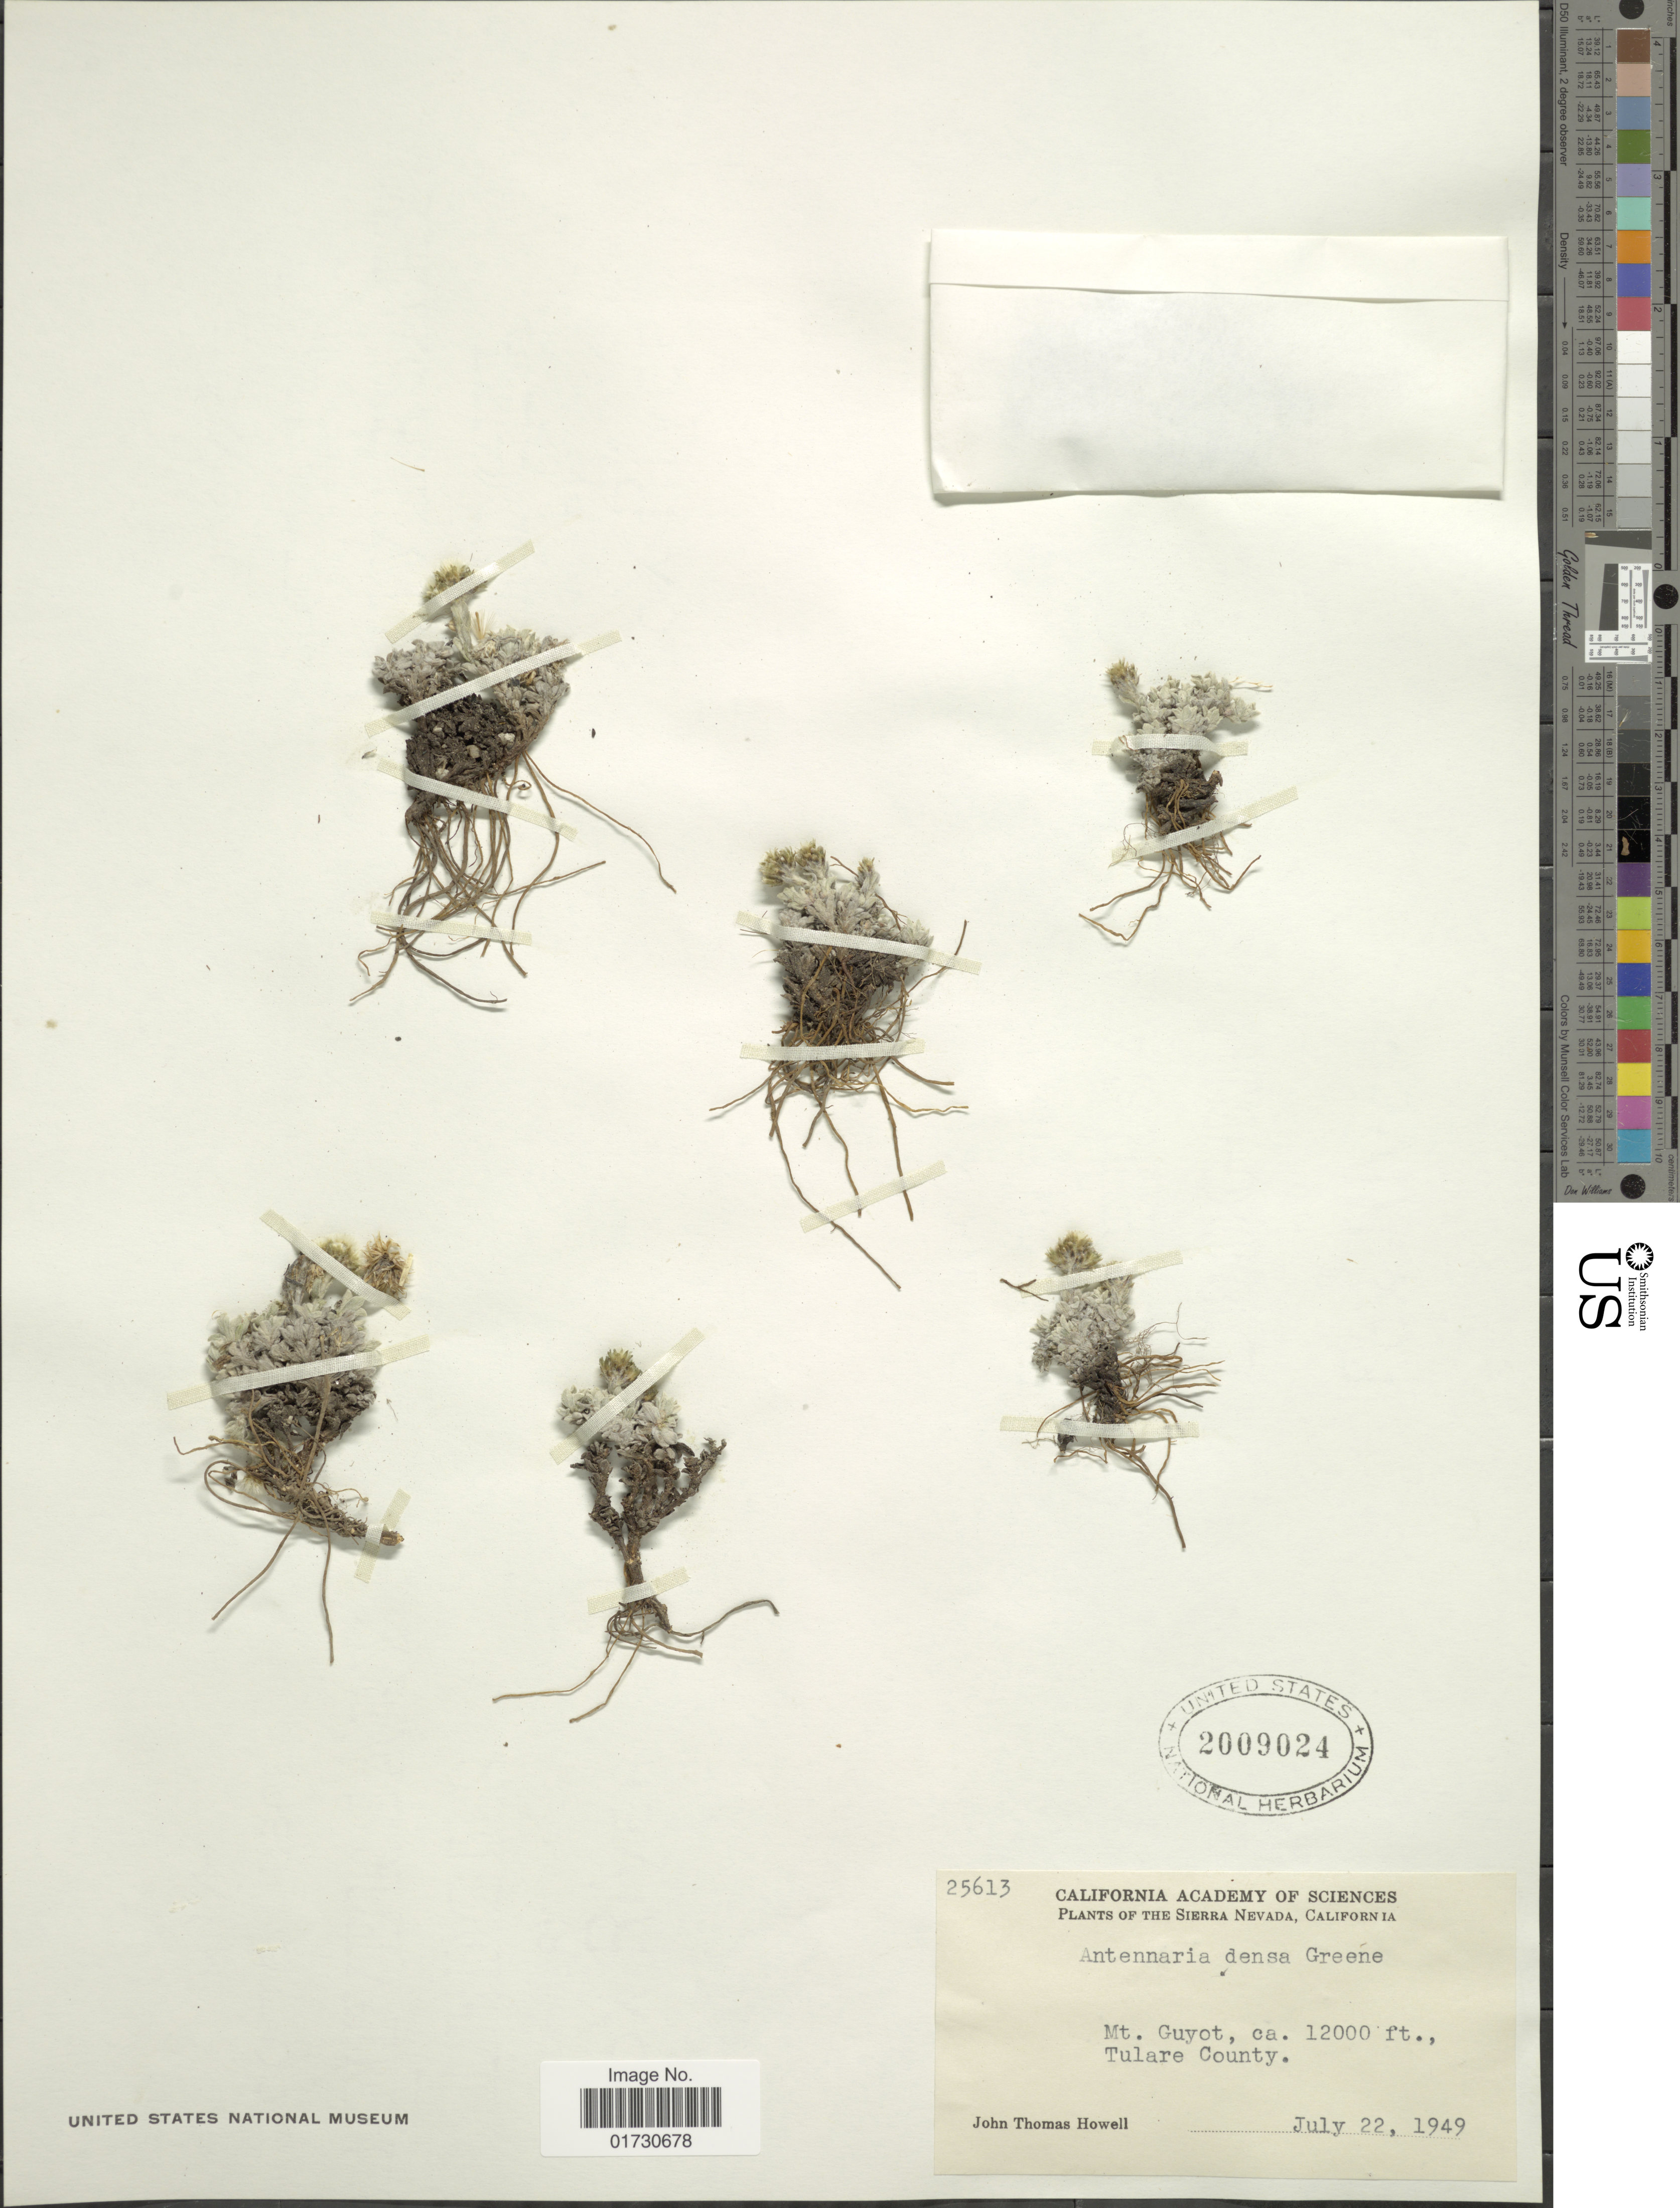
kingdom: Plantae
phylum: Tracheophyta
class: Magnoliopsida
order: Asterales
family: Asteraceae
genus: Antennaria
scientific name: Antennaria densa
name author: Greene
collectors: J. T. Howell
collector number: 25613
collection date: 1949-07-22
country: United States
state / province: California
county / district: Tulare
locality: The Sierra Nevada, California, Mt. Guyot, Tulare County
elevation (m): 3658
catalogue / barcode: US 2009024